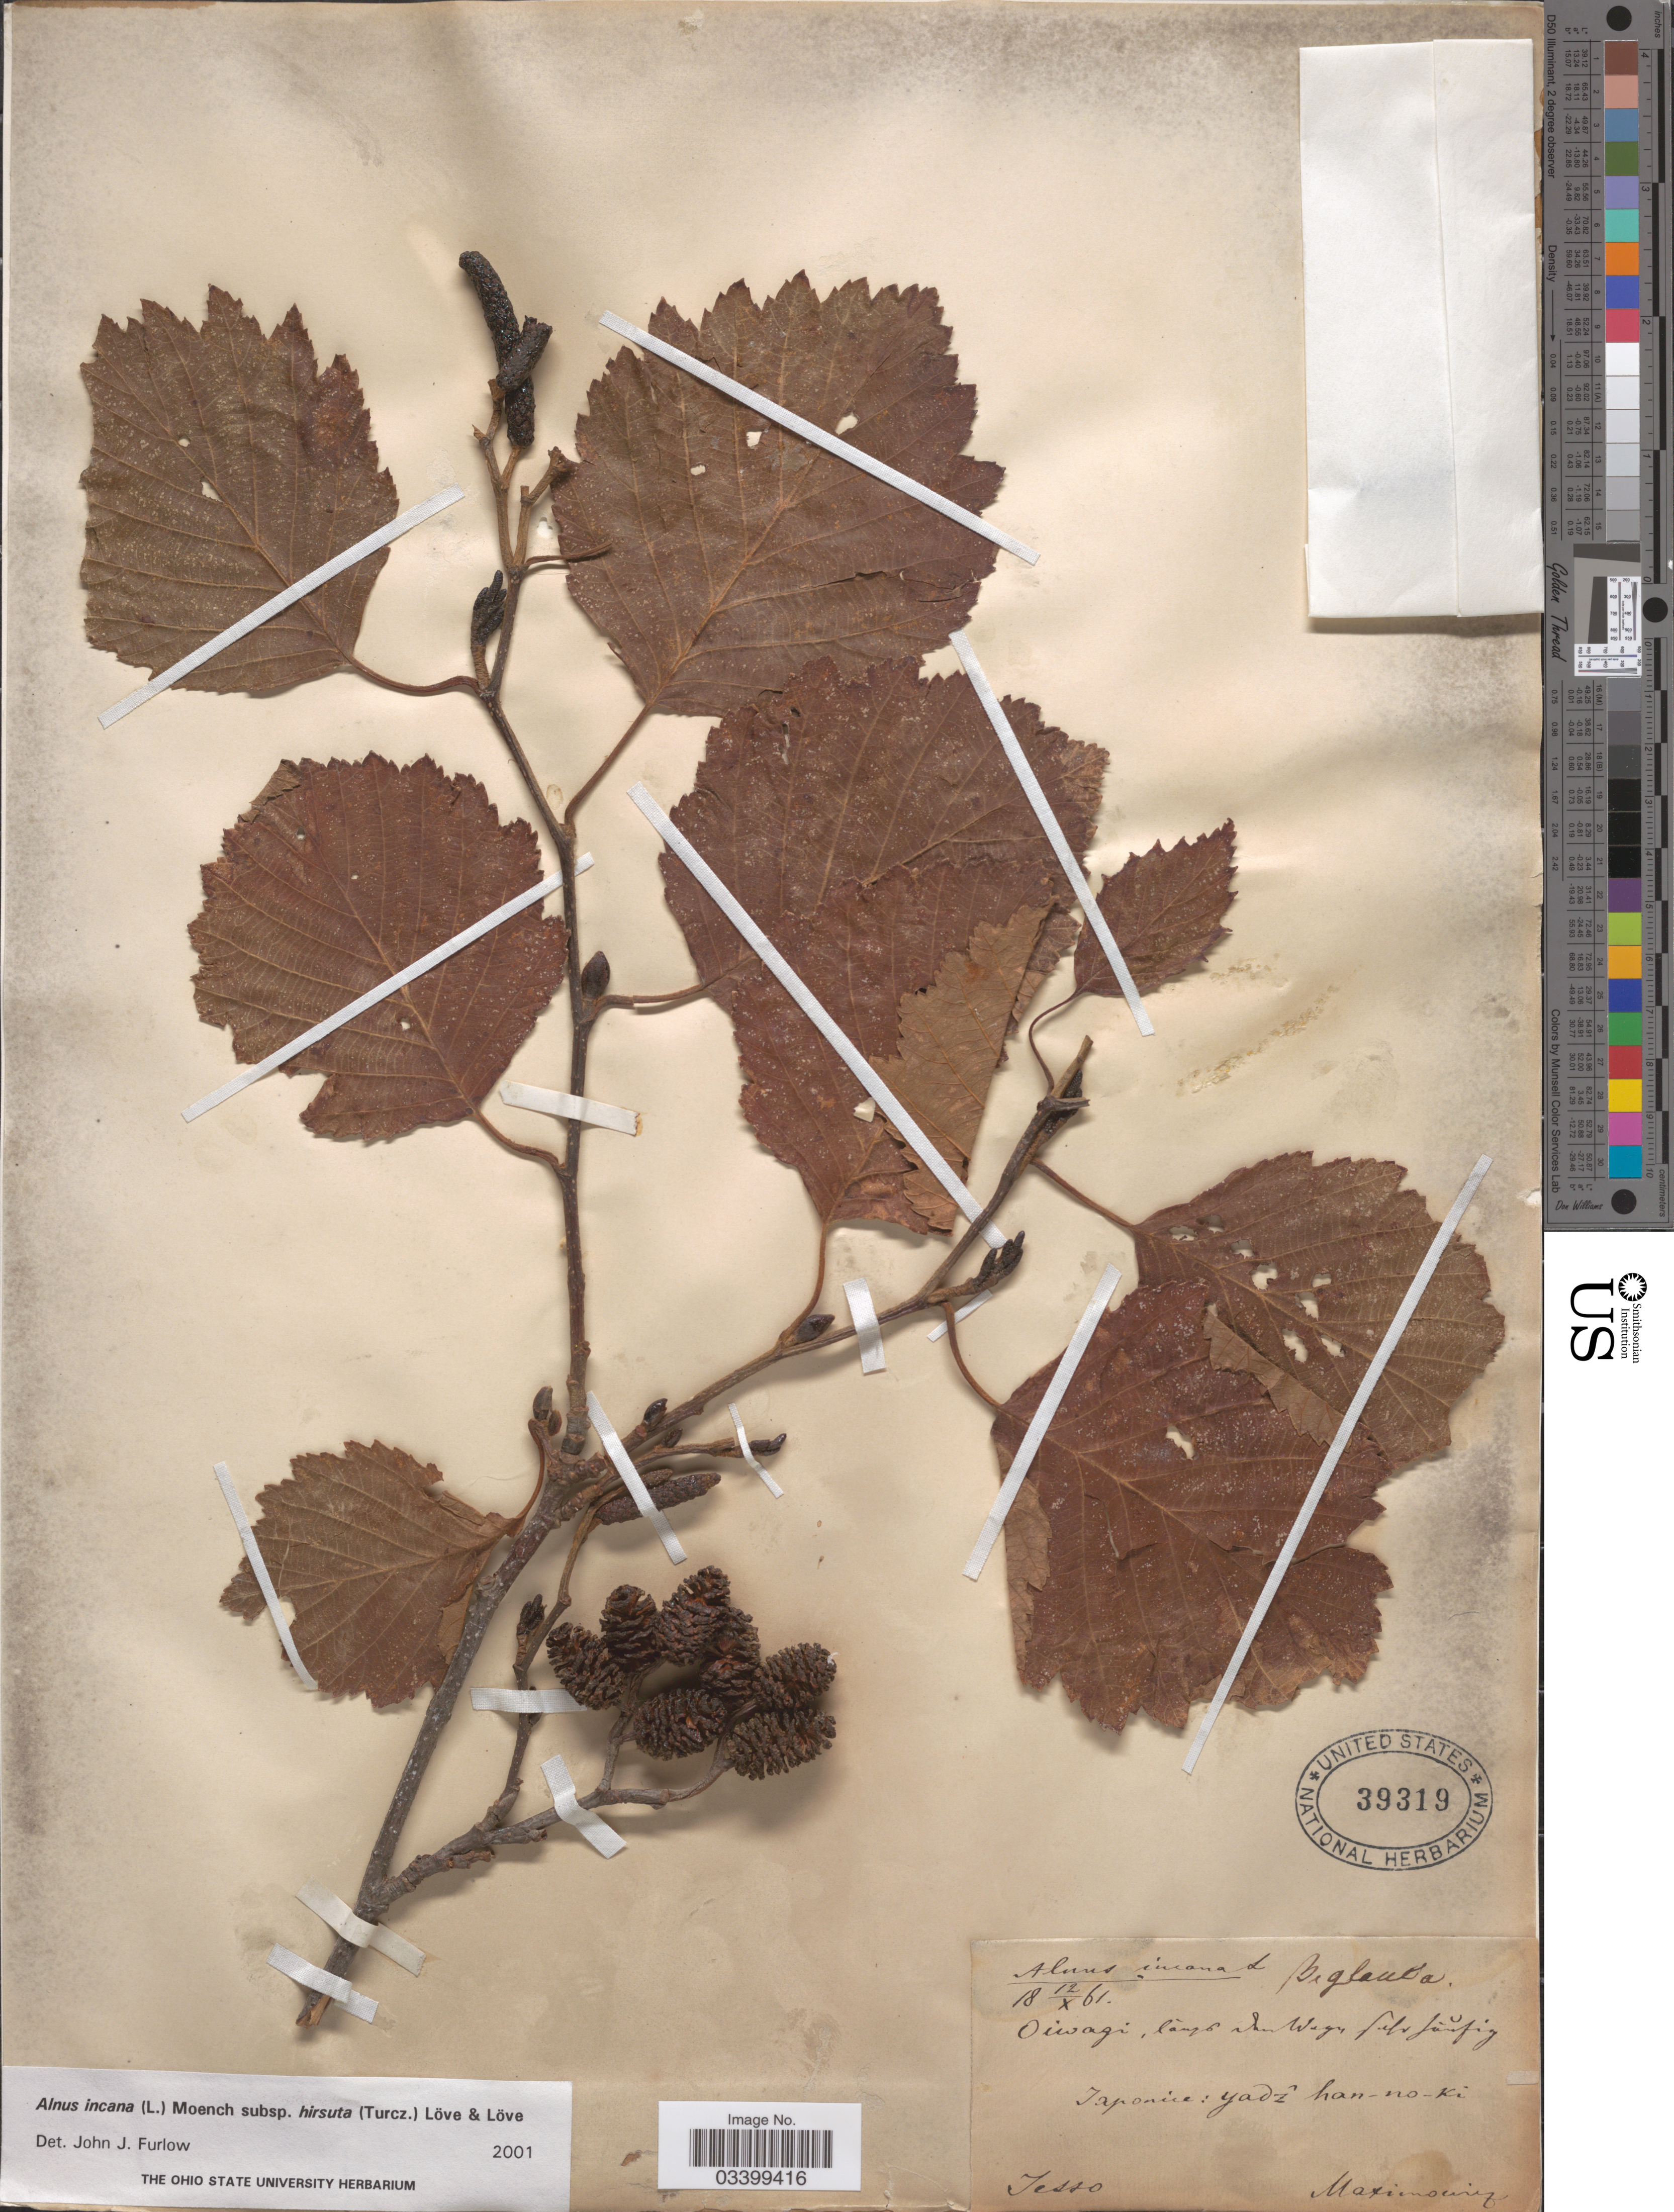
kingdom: Plantae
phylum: Tracheophyta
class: Magnoliopsida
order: Fagales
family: Betulaceae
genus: Alnus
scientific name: Alnus incana subsp. hirsuta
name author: (Spach) Á. Löve & D. Löve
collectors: -. Maximowicz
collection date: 1861-10-12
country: Japan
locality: Jesso.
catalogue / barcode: US 39319